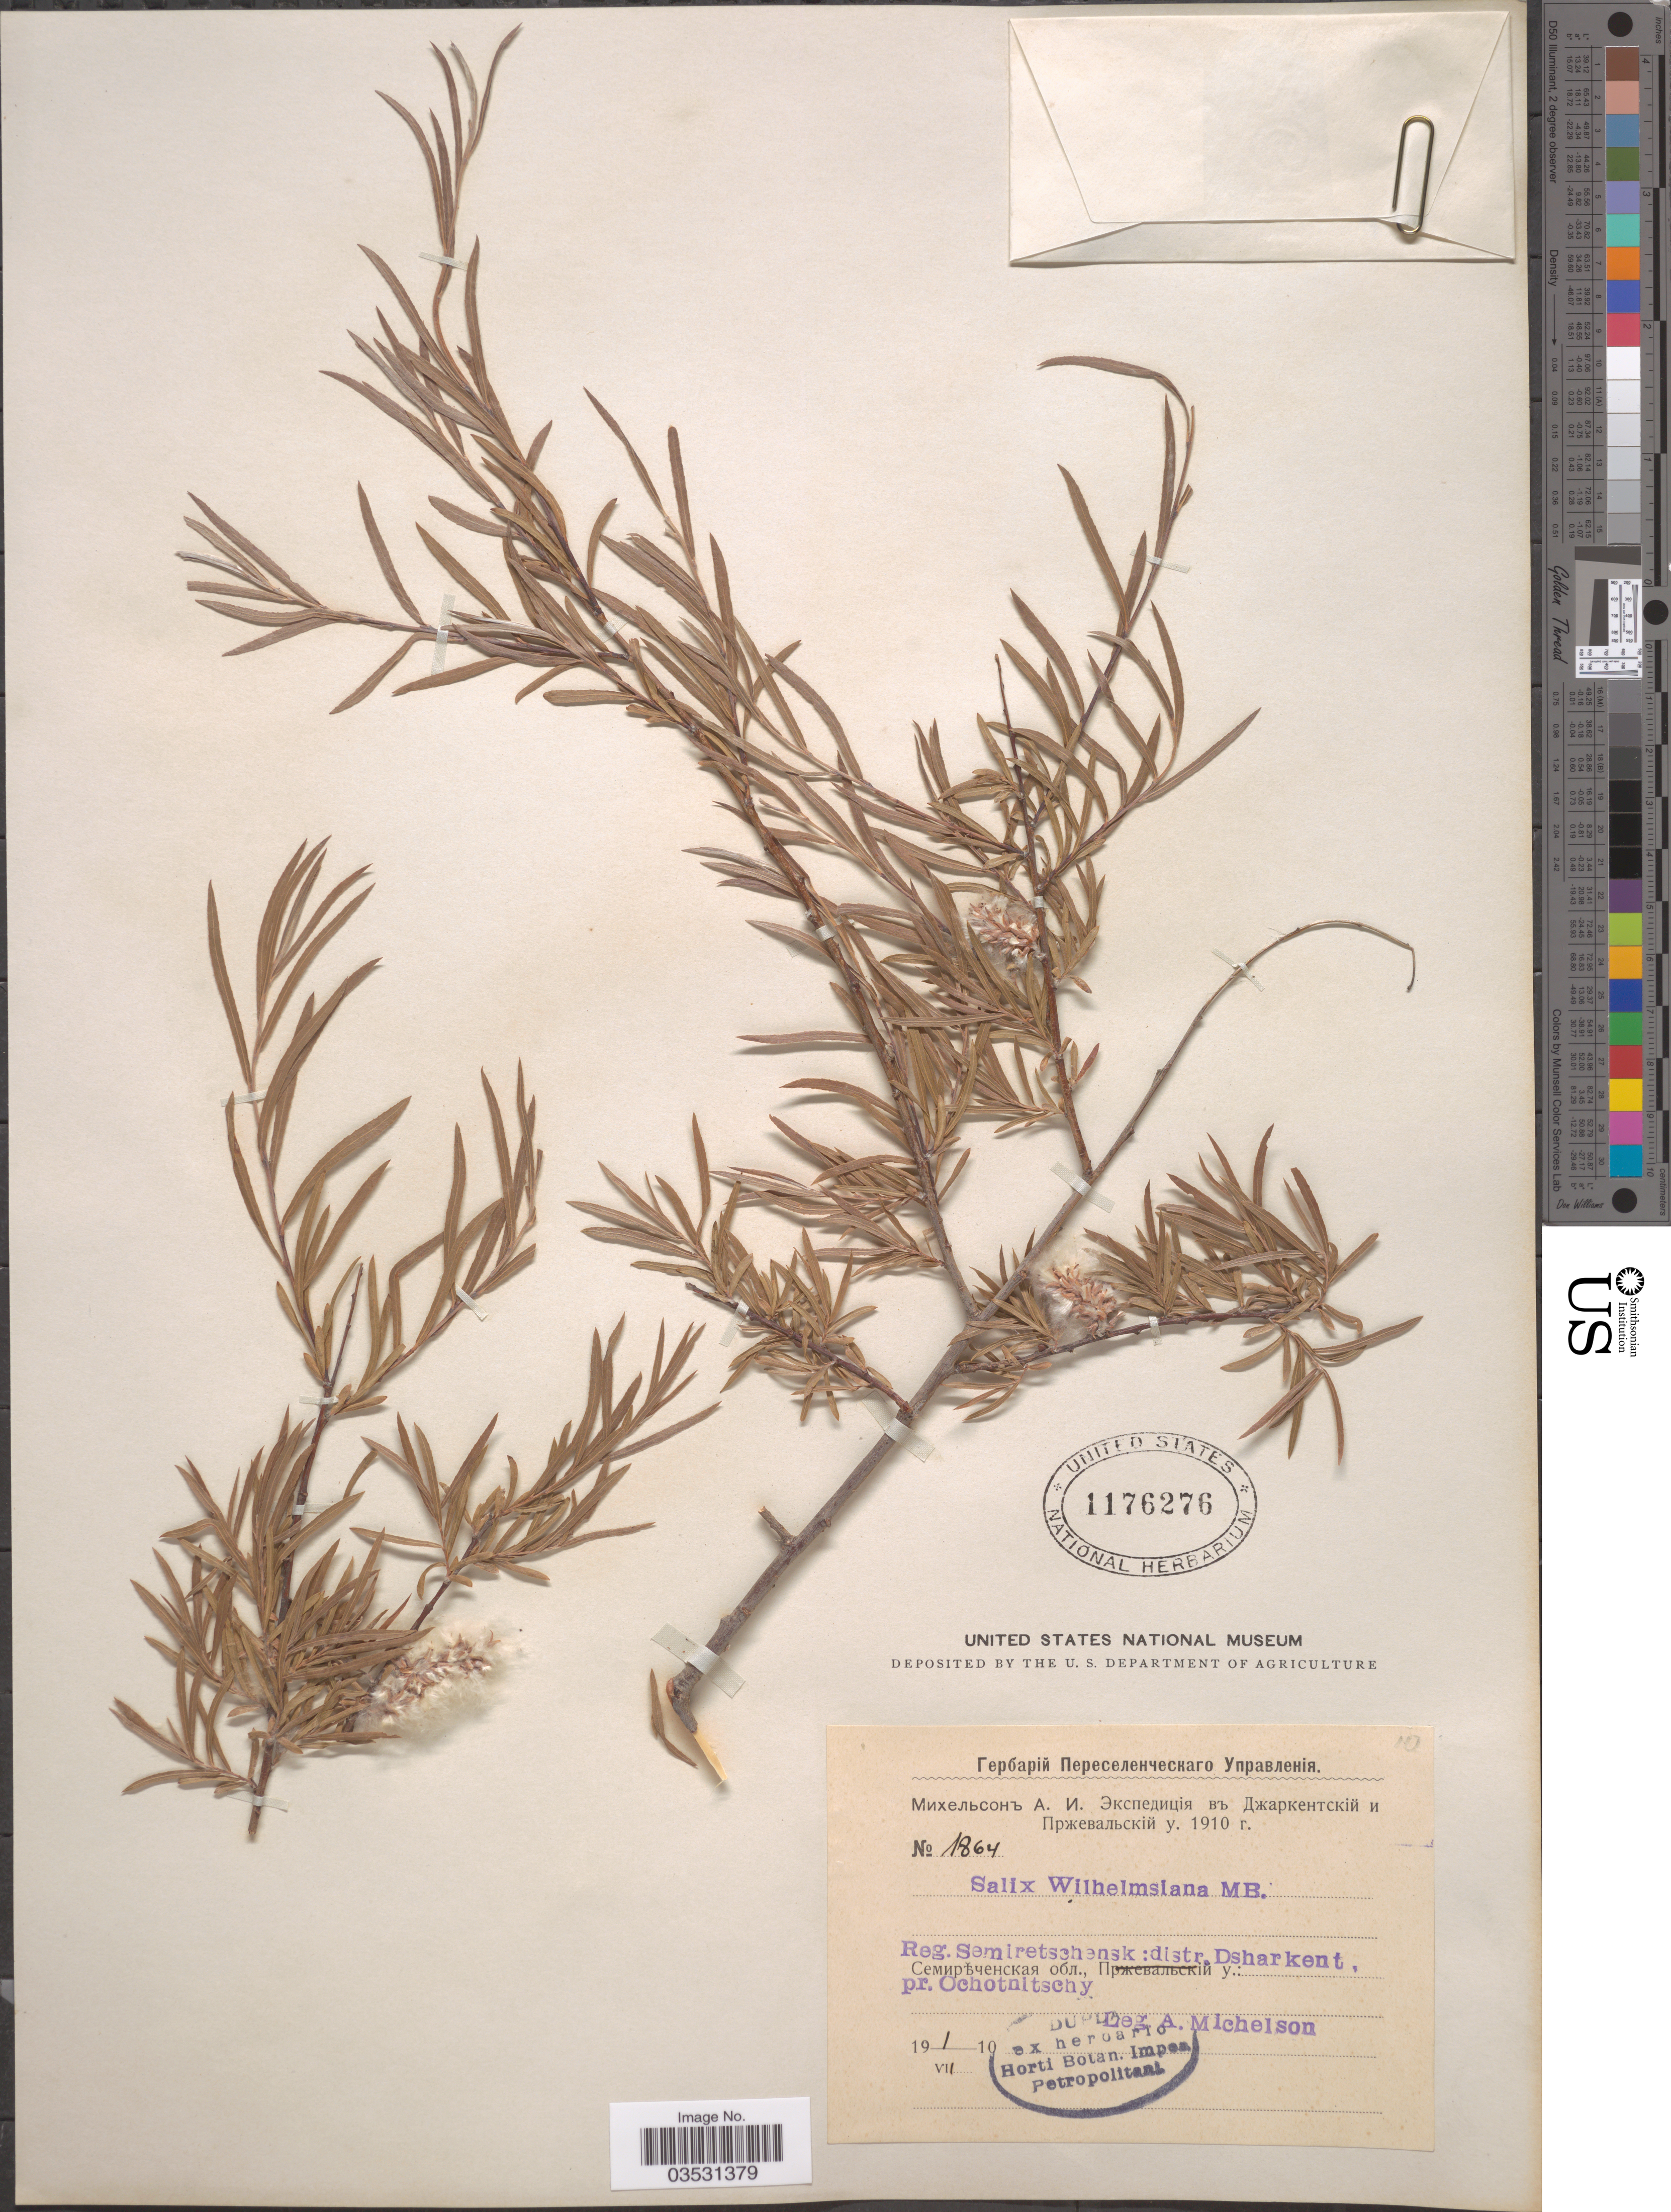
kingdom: Plantae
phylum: Tracheophyta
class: Magnoliopsida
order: Malpighiales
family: Salicaceae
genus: Salix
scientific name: Salix wilhelmsiana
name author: M. Bieb.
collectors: A. Michelson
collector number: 1864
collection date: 1910-07-01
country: Kazakhstan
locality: Reg. Semiretschensk: distr. Dsharkent, X, pr. Ochotnitschy.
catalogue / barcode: US 1176276